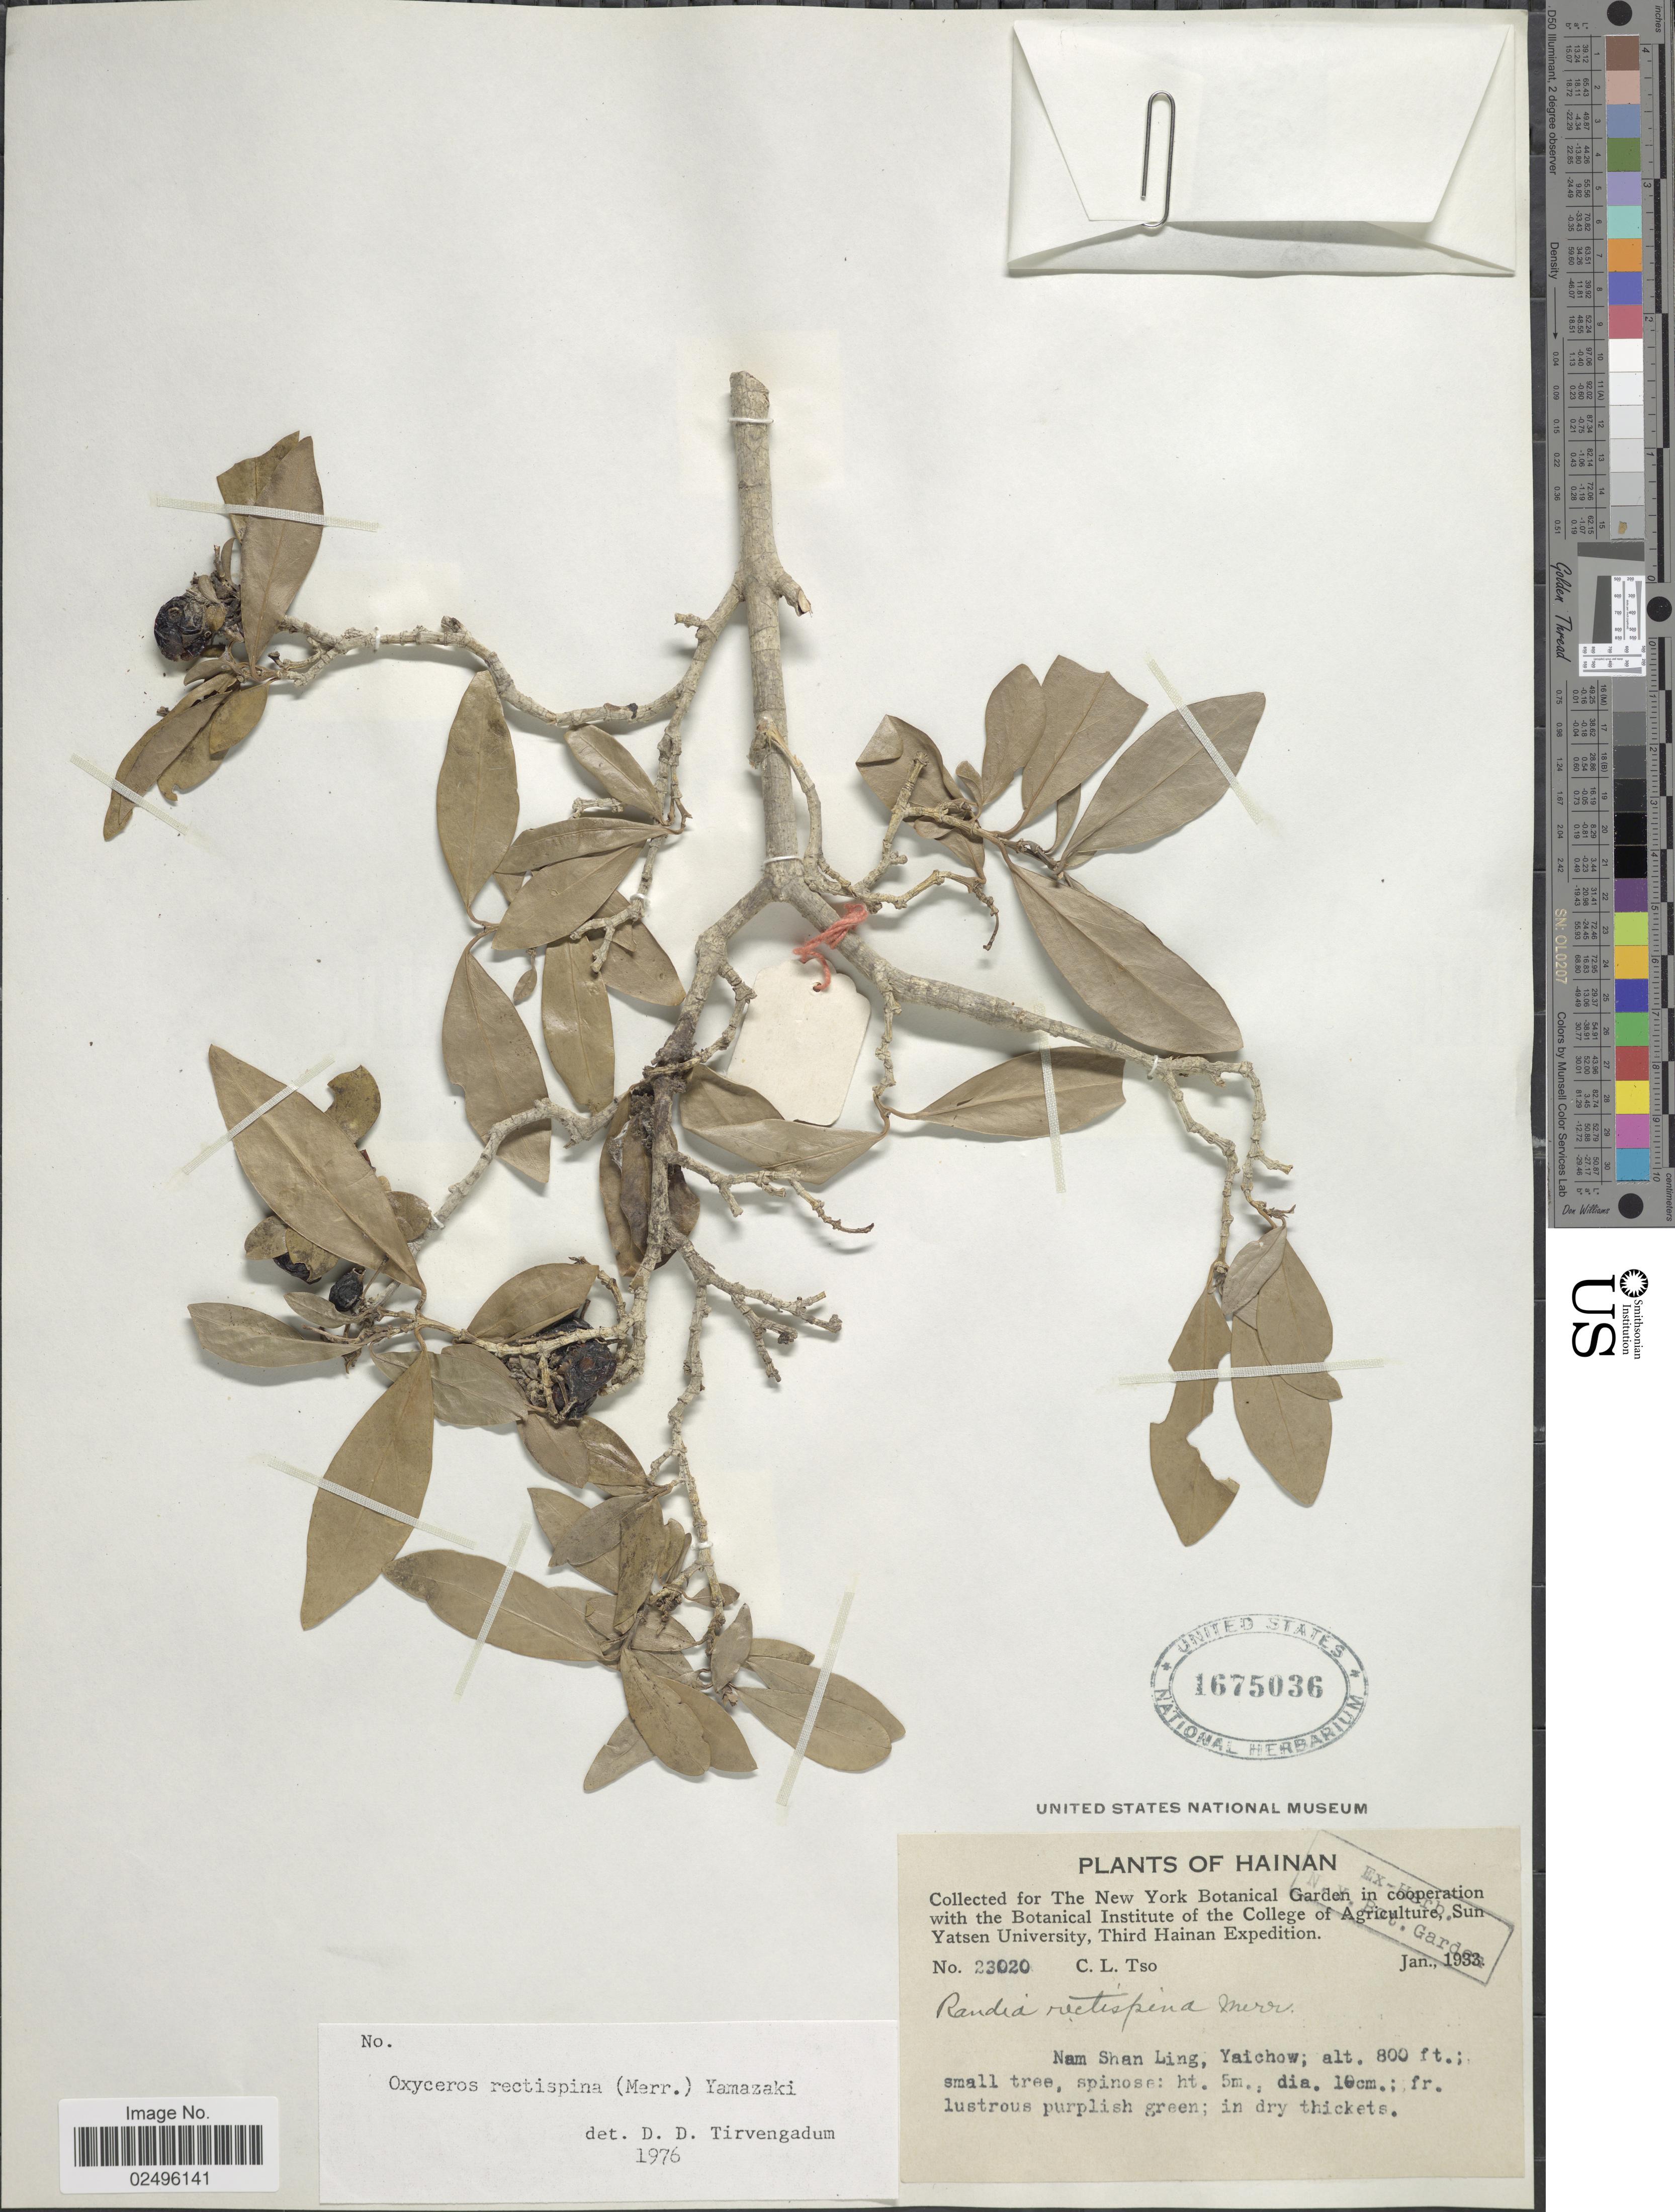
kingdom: Plantae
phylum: Tracheophyta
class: Magnoliopsida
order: Gentianales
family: Rubiaceae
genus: Benkara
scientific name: Benkara rectispina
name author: (Merr.) Ridsdale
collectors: C. Tso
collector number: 23020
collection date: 1933-01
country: China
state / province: Hainan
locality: Nam Shan Ling, Yaichow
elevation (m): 244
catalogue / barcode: US 1675036